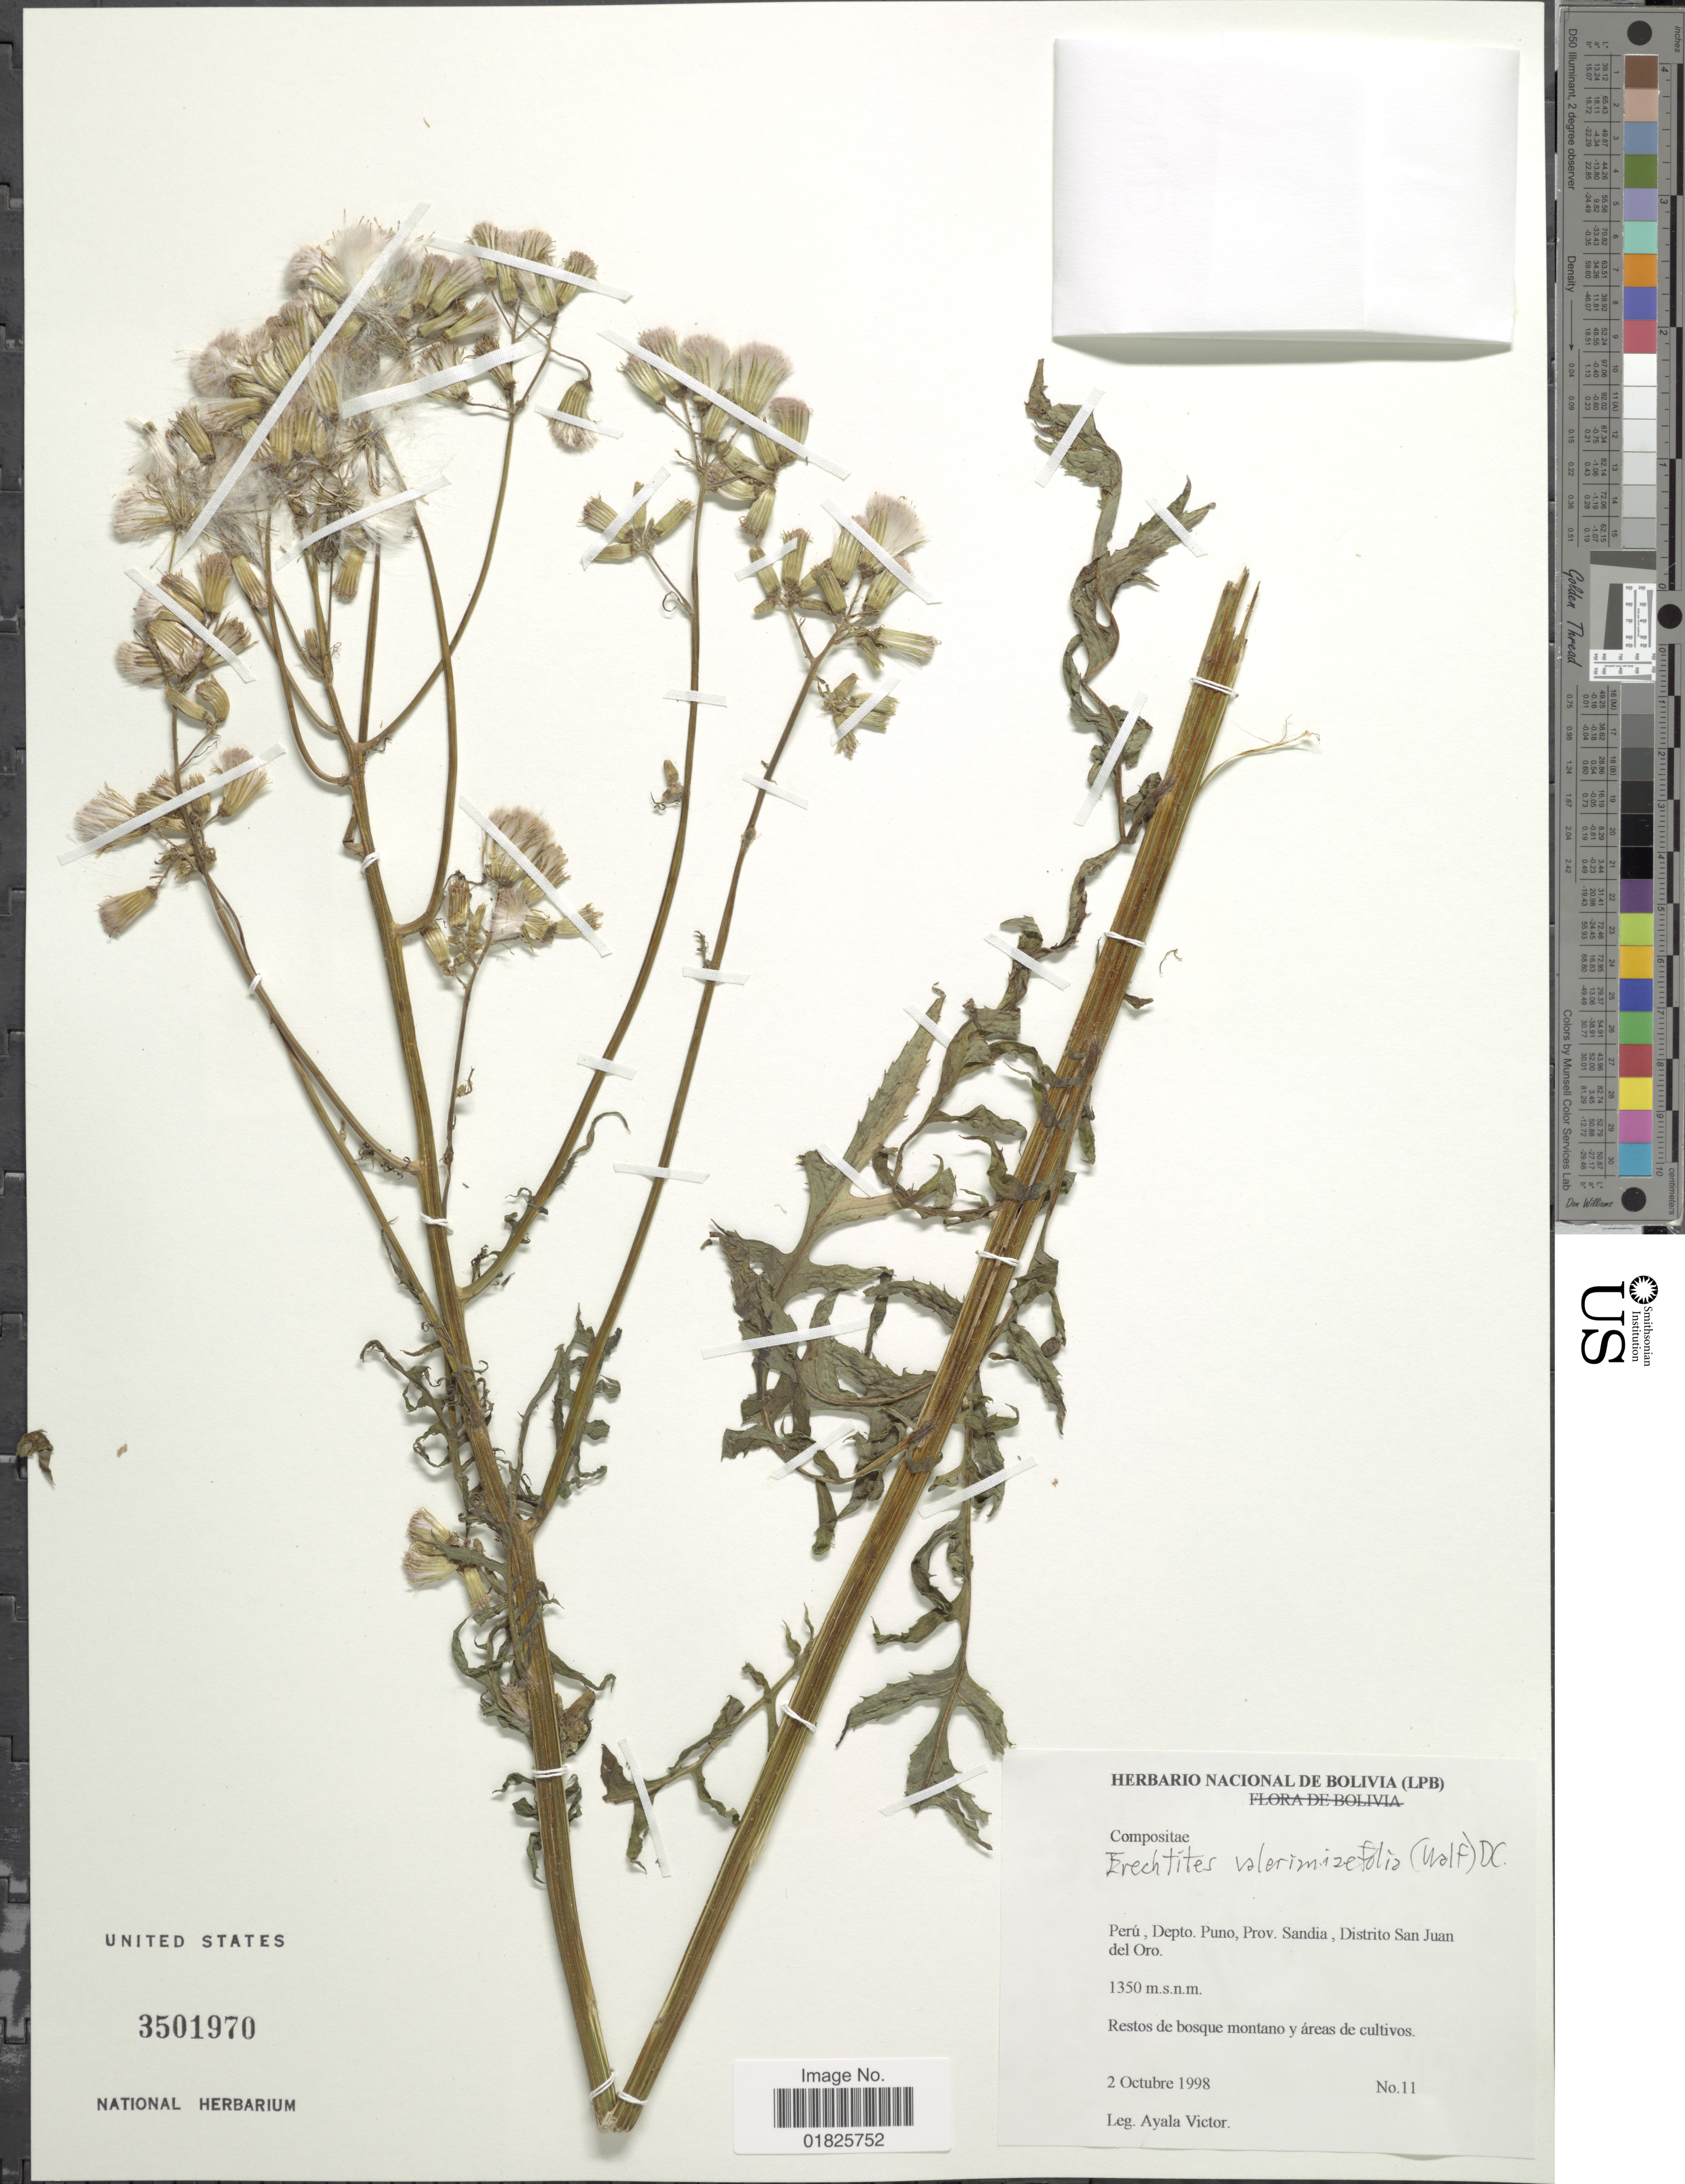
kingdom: Plantae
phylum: Tracheophyta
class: Magnoliopsida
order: Asterales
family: Asteraceae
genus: Erechtites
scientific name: Erechtites valerianifolius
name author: (Link ex Spreng.) DC.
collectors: V. Ayala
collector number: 11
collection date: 1998-10-02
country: Peru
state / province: Puno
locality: Prov. Sandia, Distrito San Juan del oro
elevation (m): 1350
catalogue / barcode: US 3501970